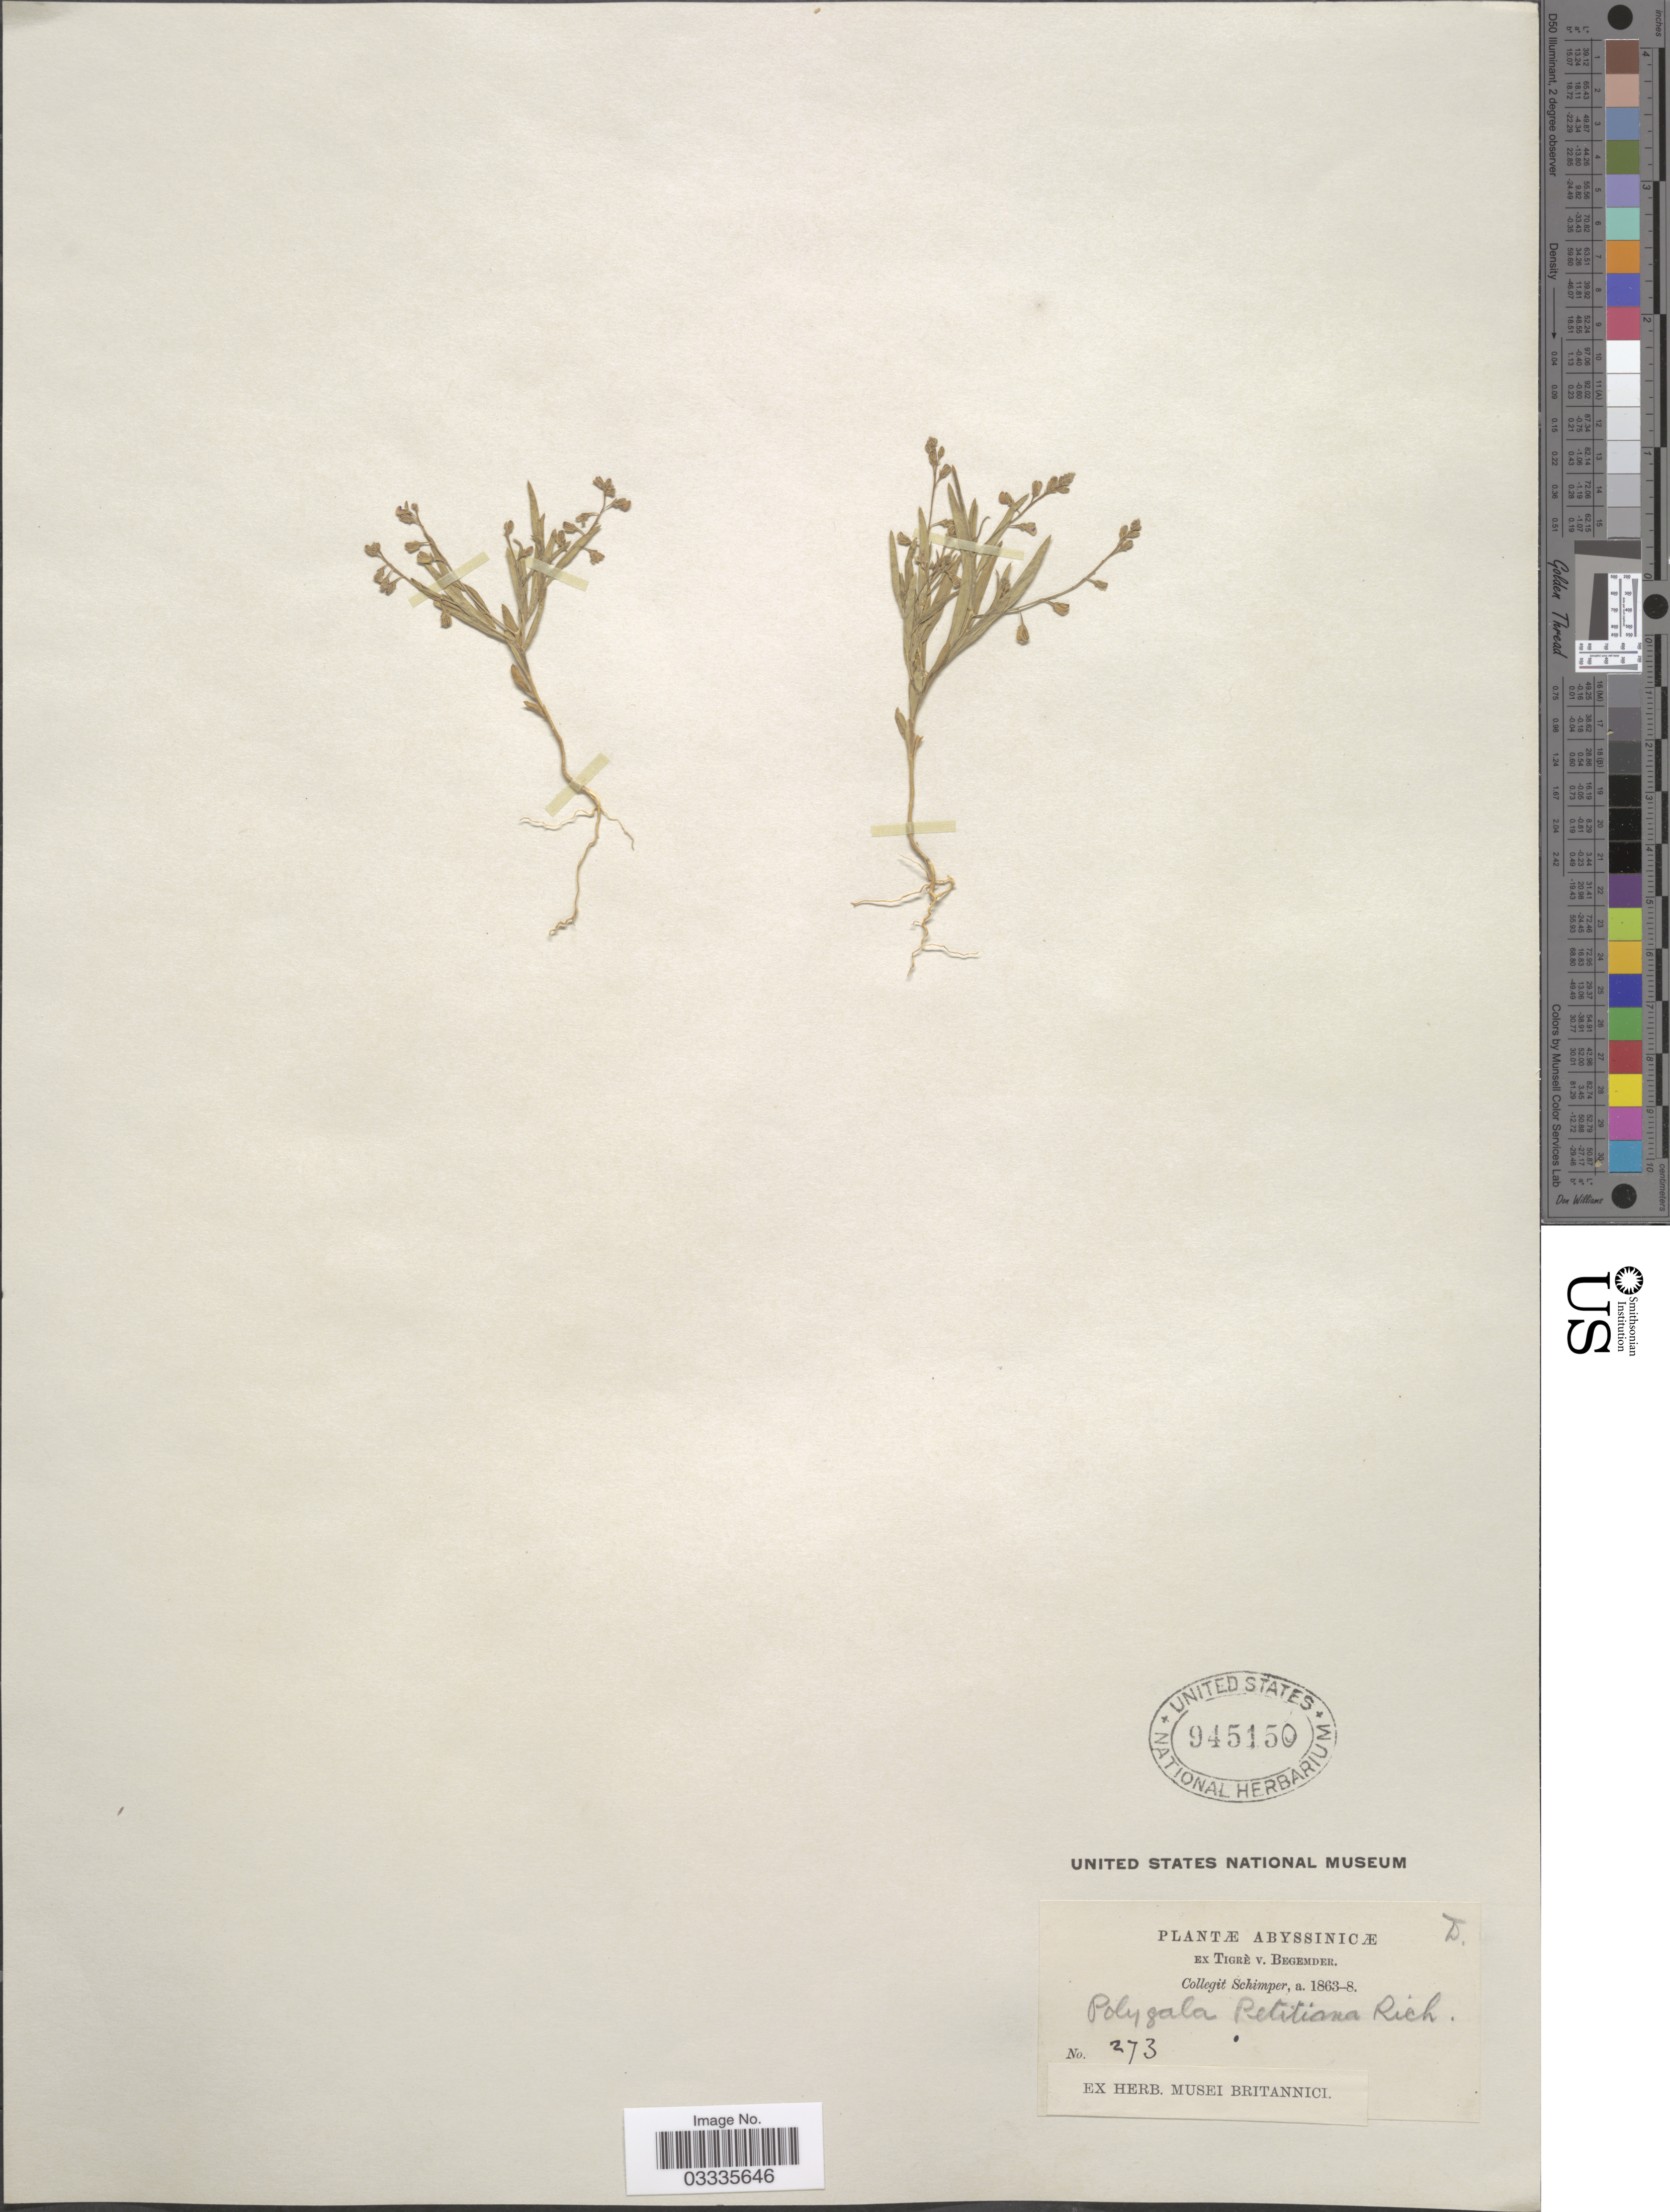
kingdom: Plantae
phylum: Tracheophyta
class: Magnoliopsida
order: Fabales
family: Polygalaceae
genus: Polygala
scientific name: Polygala petitiana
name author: A. Rich.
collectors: -. Schimper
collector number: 273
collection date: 1863/1868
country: Ethiopia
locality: Abyssinicæ. Ex Tigrè v. Begemder.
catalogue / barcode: US 945150